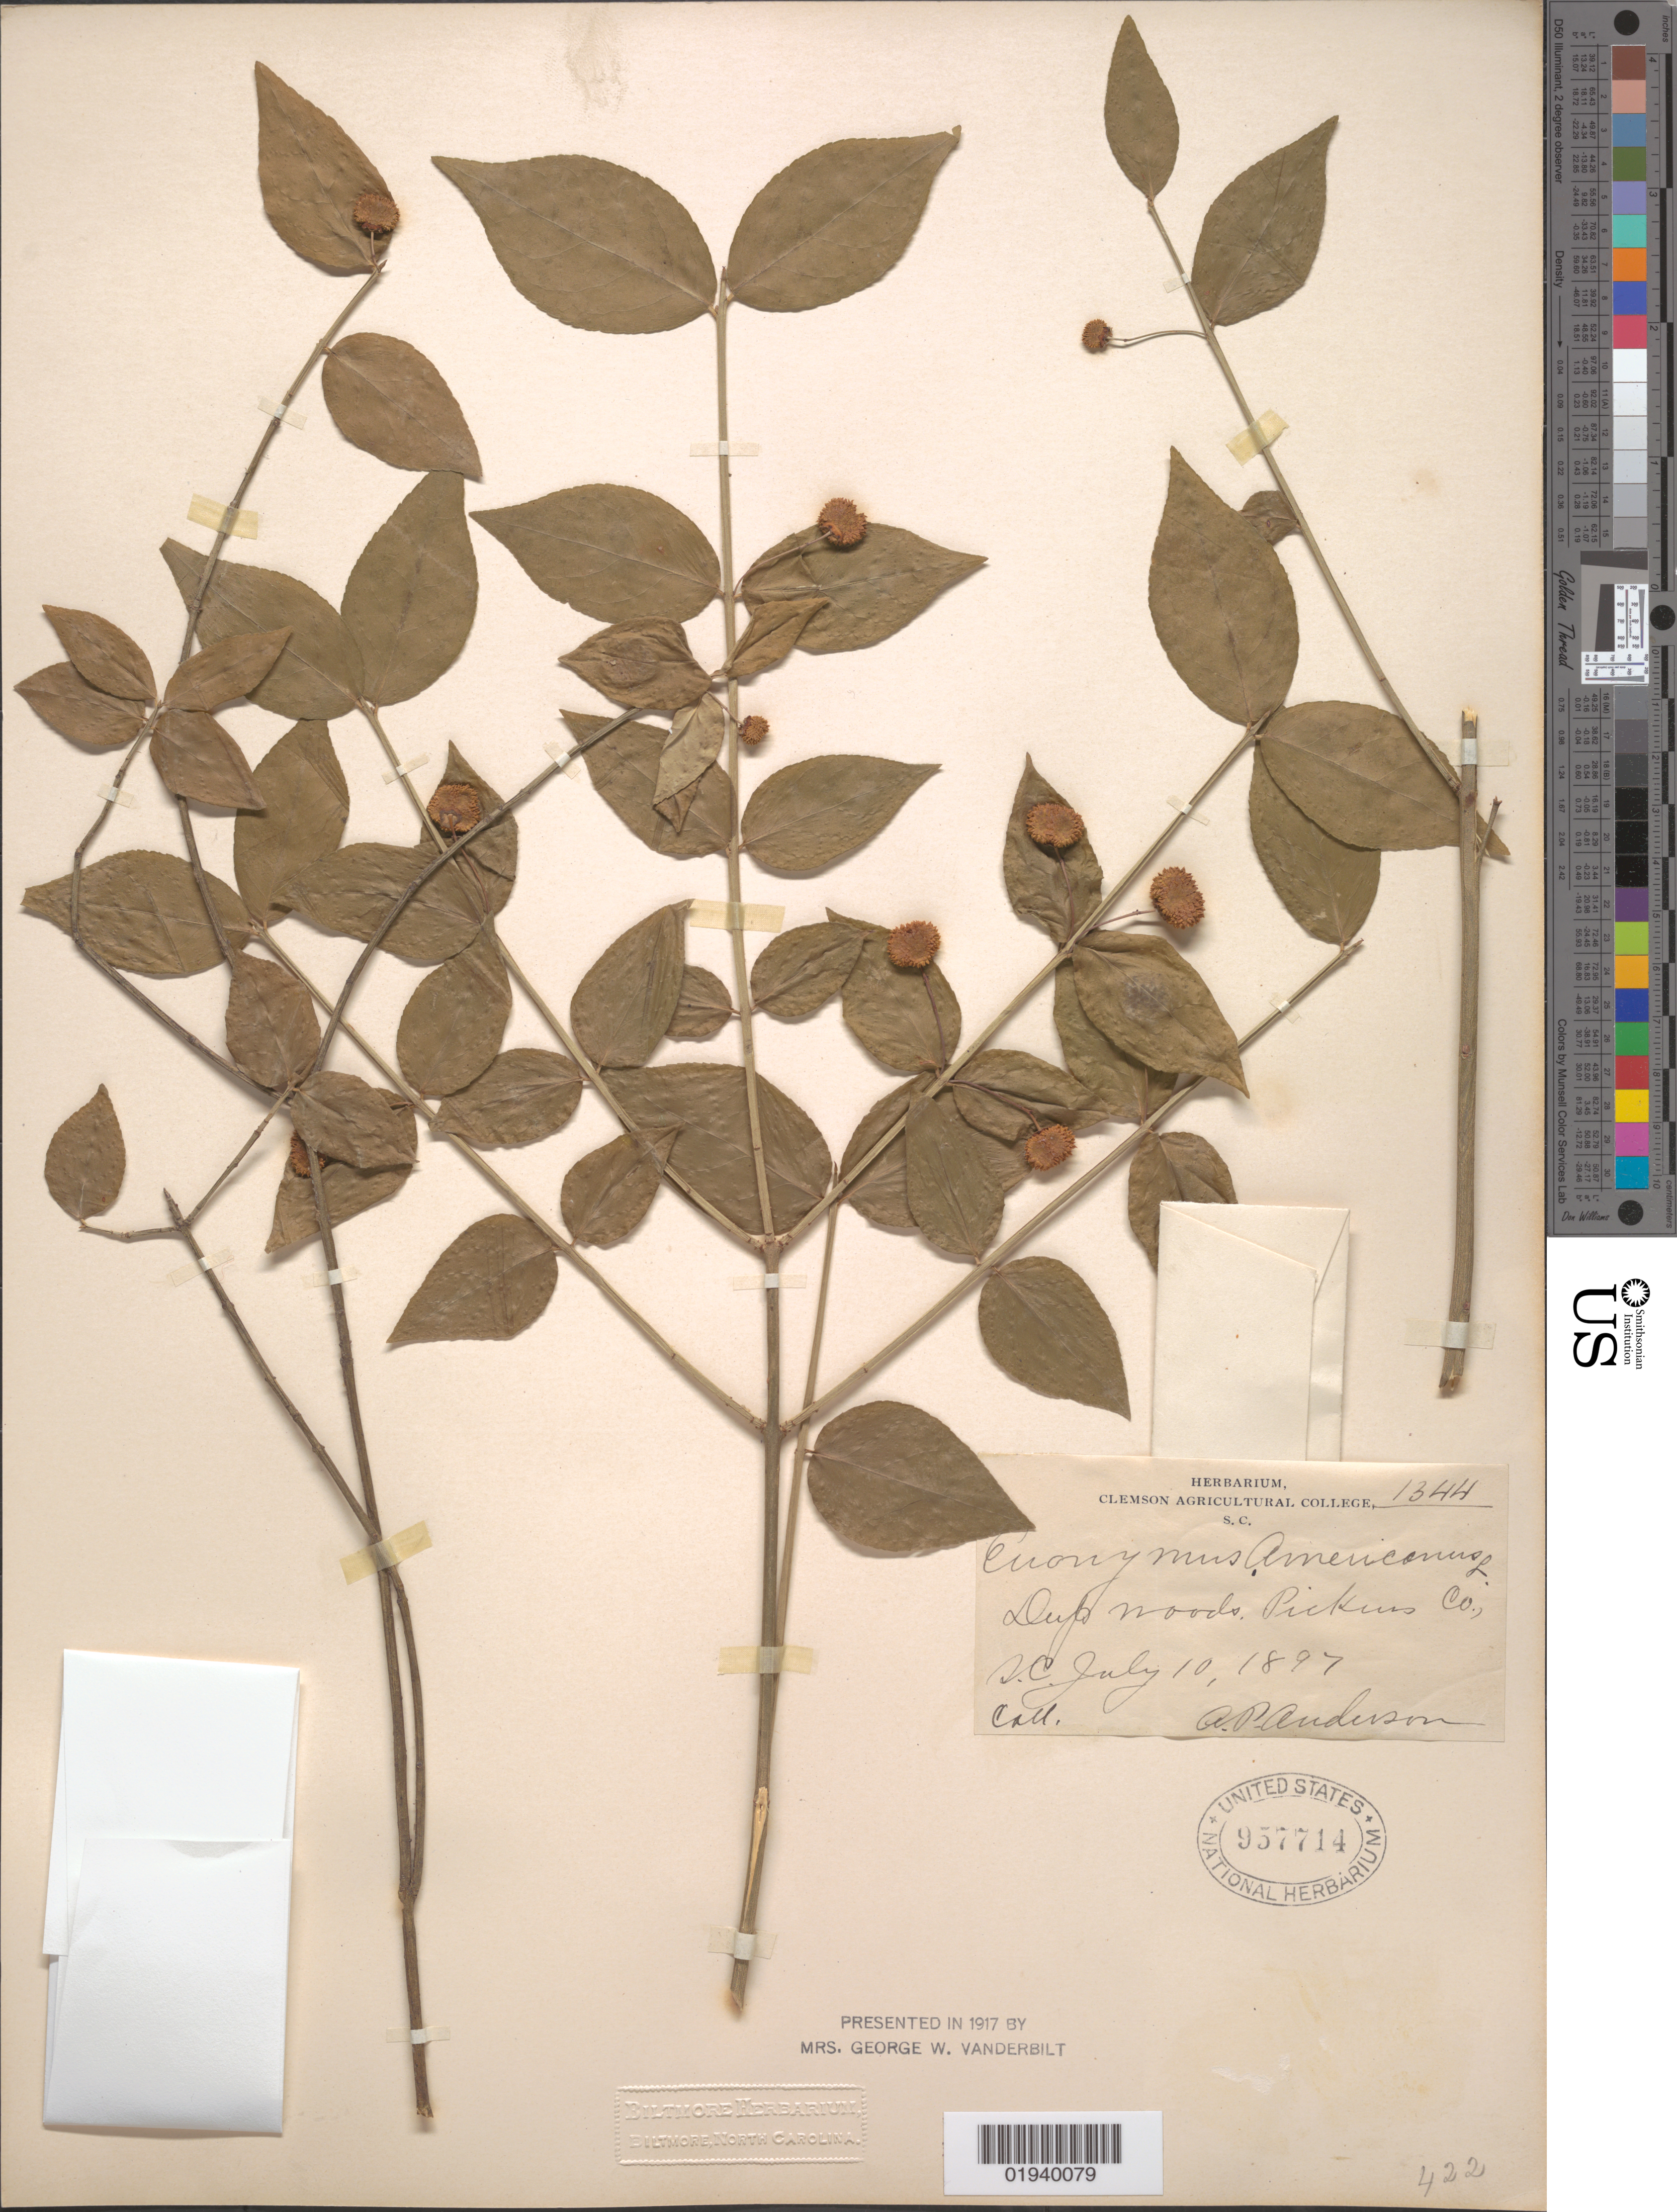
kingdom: Plantae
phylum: Tracheophyta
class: Magnoliopsida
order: Celastrales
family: Celastraceae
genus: Euonymus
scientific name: Euonymus americanus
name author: L.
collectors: A. P. Anderson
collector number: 1344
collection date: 1897-07-10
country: United States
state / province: South Carolina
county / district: Pickens County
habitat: Deep woods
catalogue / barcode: US 957714